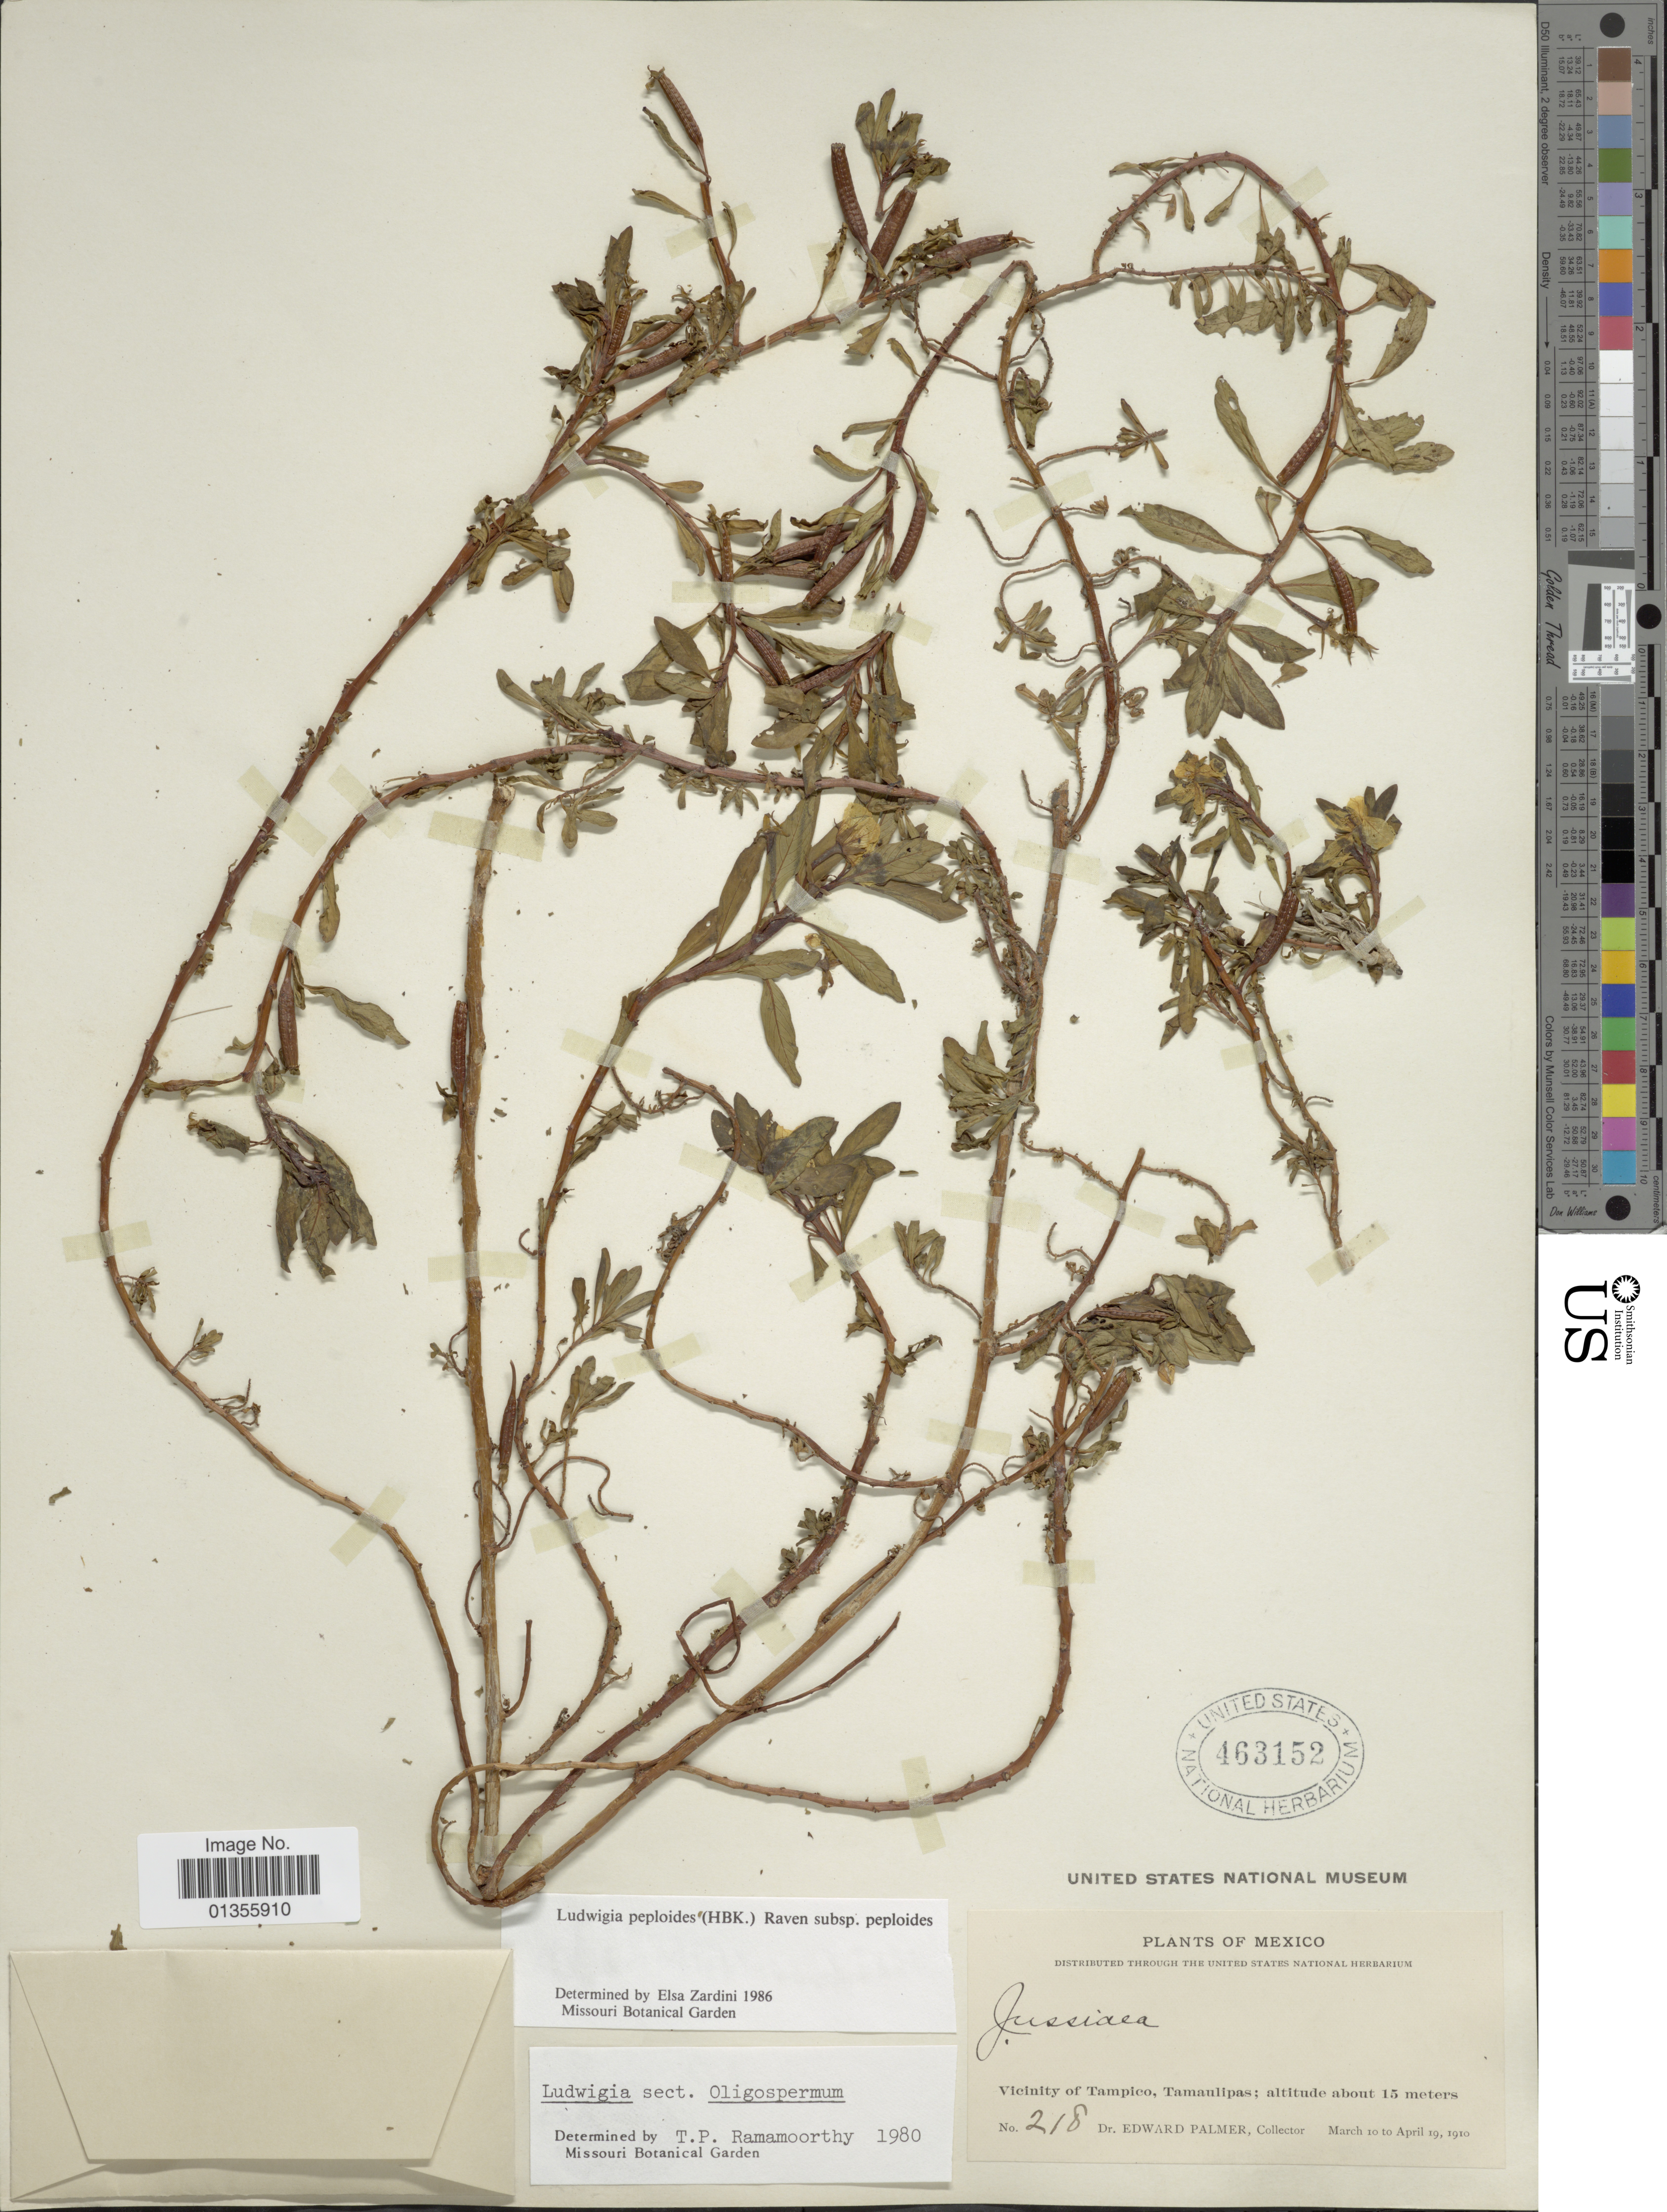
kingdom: Plantae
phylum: Tracheophyta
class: Magnoliopsida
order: Myrtales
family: Onagraceae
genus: Ludwigia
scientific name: Ludwigia peploides subsp. peploides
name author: (Kunth) P.H. Raven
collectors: E. Palmer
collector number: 218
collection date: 1910-03-10/1910-04-19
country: Mexico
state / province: Tamaulipas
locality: Vicinity of Tampico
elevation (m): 15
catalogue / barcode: US 463152